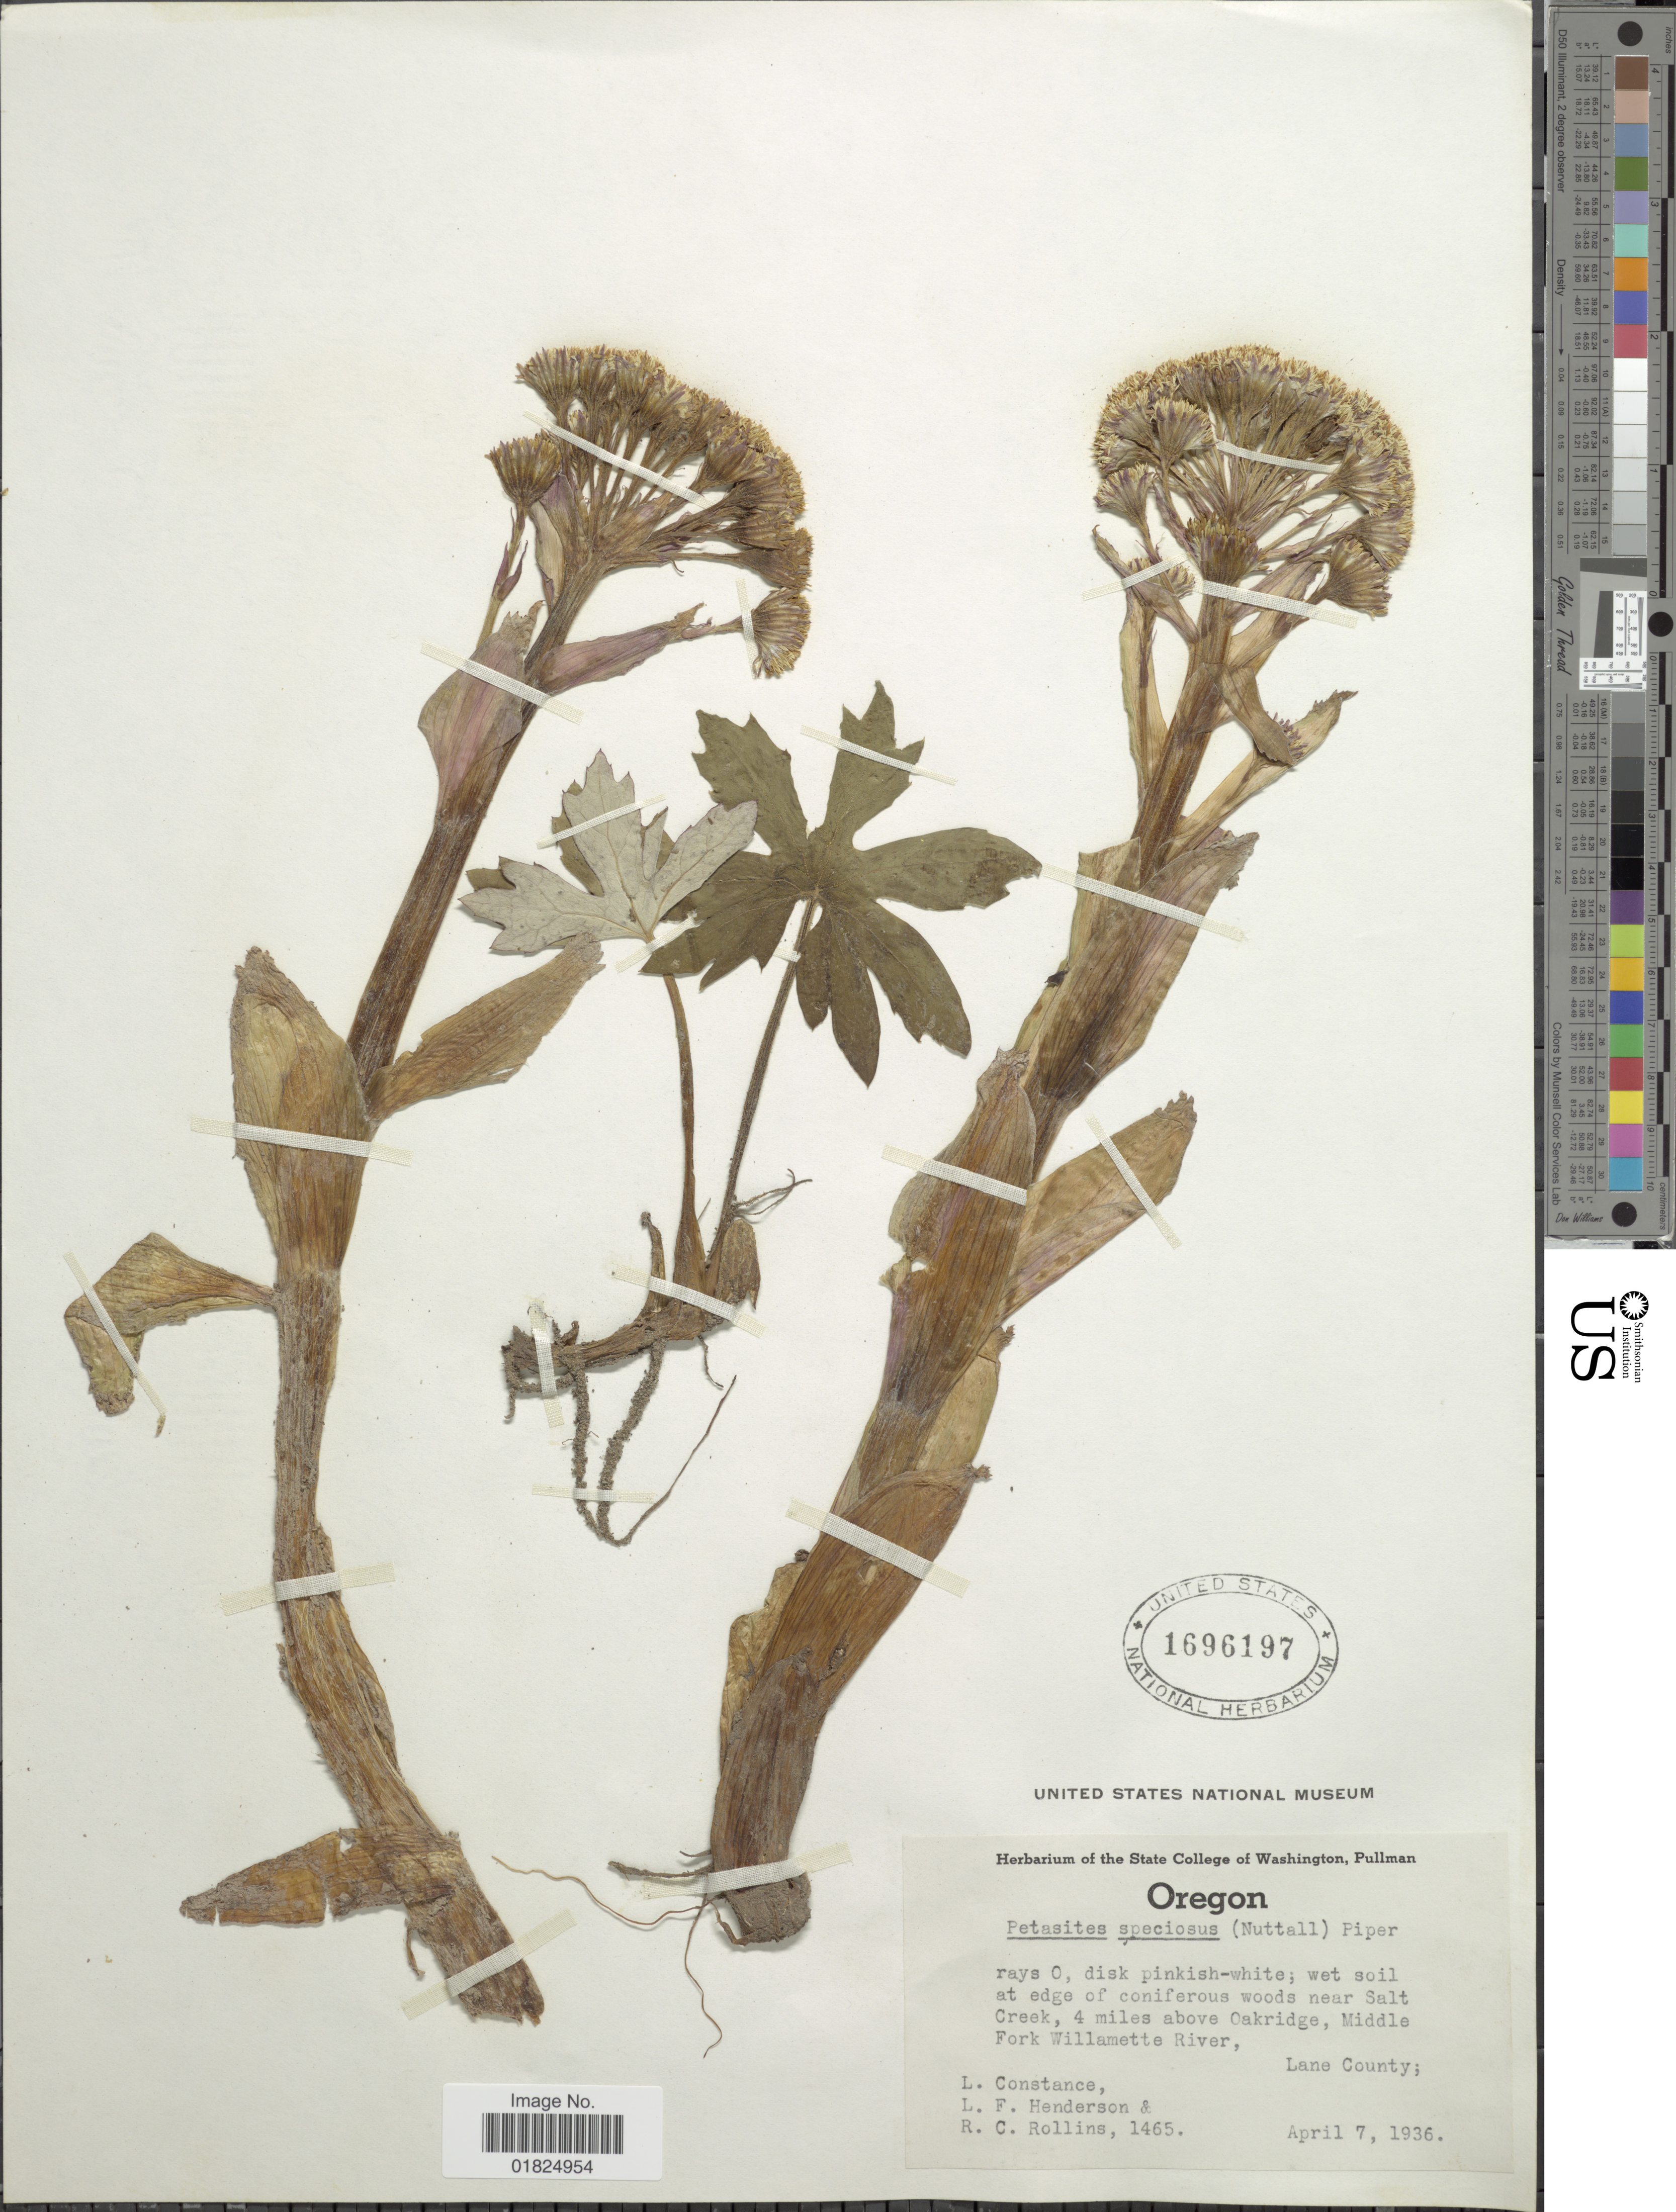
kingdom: Plantae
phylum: Tracheophyta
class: Magnoliopsida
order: Asterales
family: Asteraceae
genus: Petasites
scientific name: Petasites speciosus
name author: (Nutt.) Piper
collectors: L. Constance, L. Henderson & R. C. Rollins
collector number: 1465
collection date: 1936-04-07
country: United States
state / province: Oregon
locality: Oregon. near Salt Creek, 4 miles above Oakridge, Middle Fork Willamette River, Lane County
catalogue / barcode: US 1696197